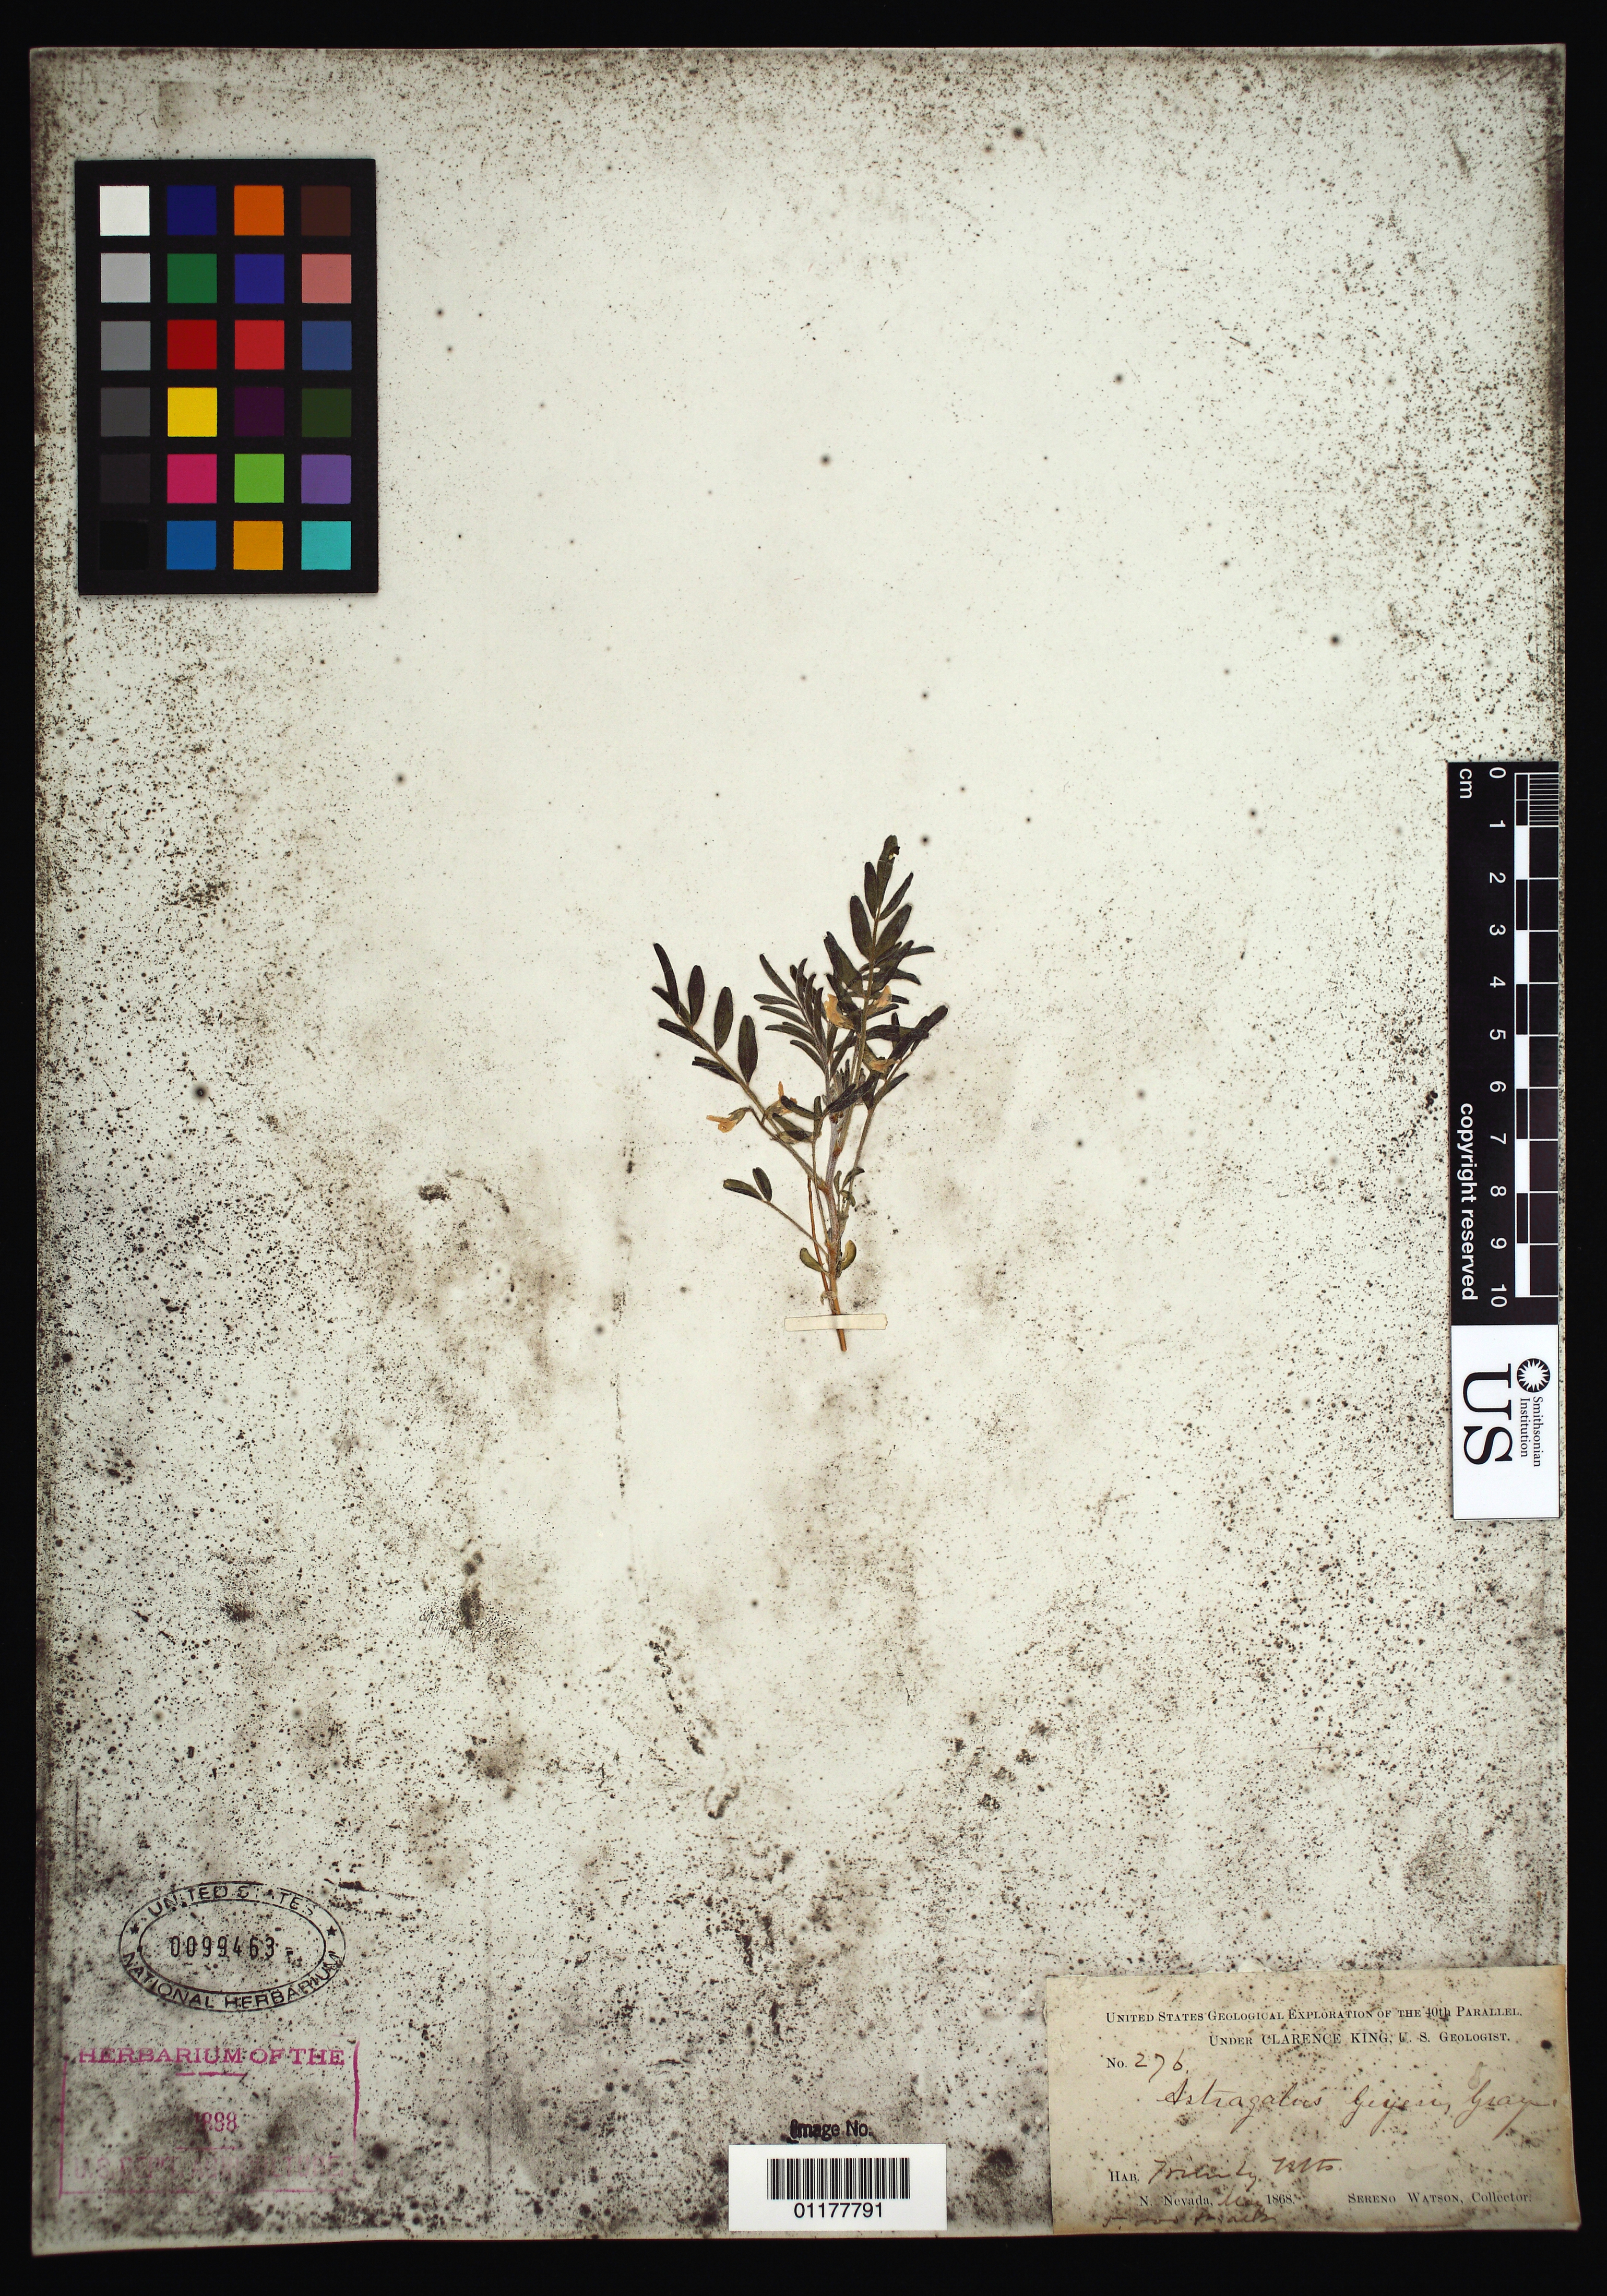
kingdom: Plantae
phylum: Tracheophyta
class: Magnoliopsida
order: Fabales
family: Fabaceae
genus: Astragalus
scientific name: Astragalus geyeri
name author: A. Gray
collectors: S. Watson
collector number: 276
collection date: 1868-05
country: United States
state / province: Nevada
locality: Trinity Mts.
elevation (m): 1524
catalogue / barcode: US 99463